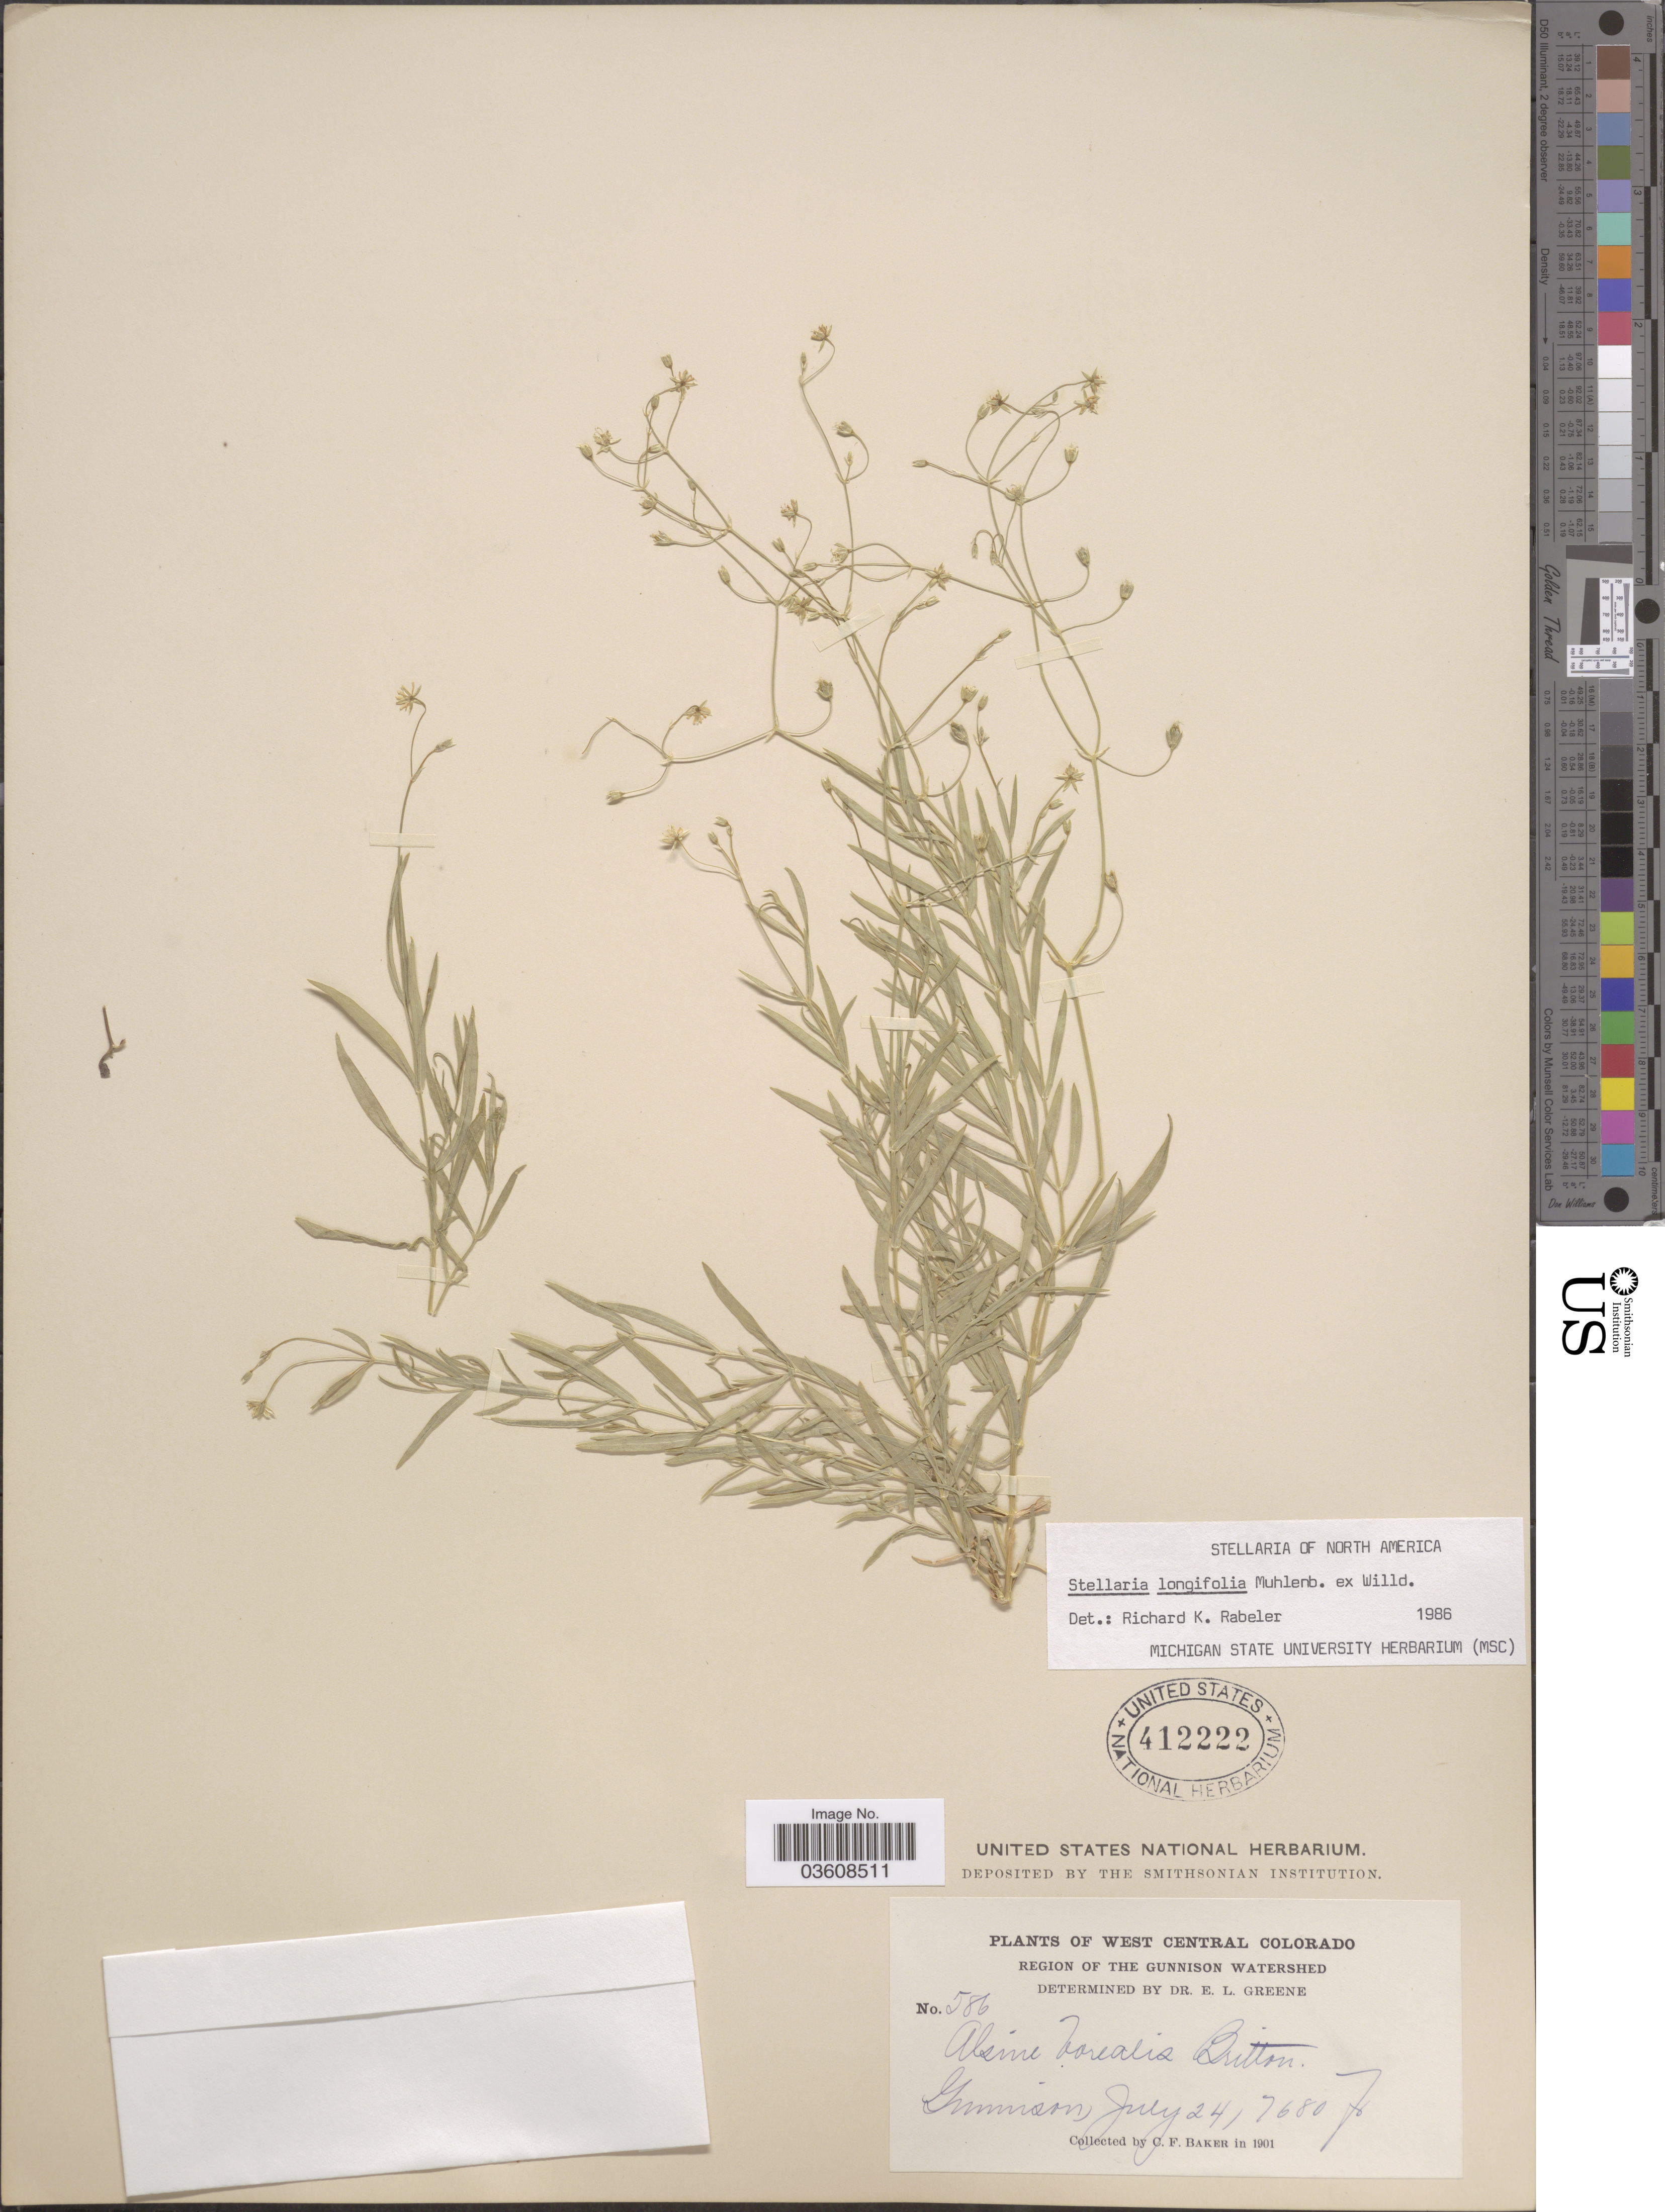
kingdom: Plantae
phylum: Tracheophyta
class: Magnoliopsida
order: Caryophyllales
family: Caryophyllaceae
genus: Stellaria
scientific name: Stellaria longifolia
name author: Muhl. ex Willd.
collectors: C. F. Baker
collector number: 586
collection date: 1901-07-24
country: United States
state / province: Colorado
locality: West Central Colorado. Region of the Gunnison Watershed. Gunnison.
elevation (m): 2341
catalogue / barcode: US 412222